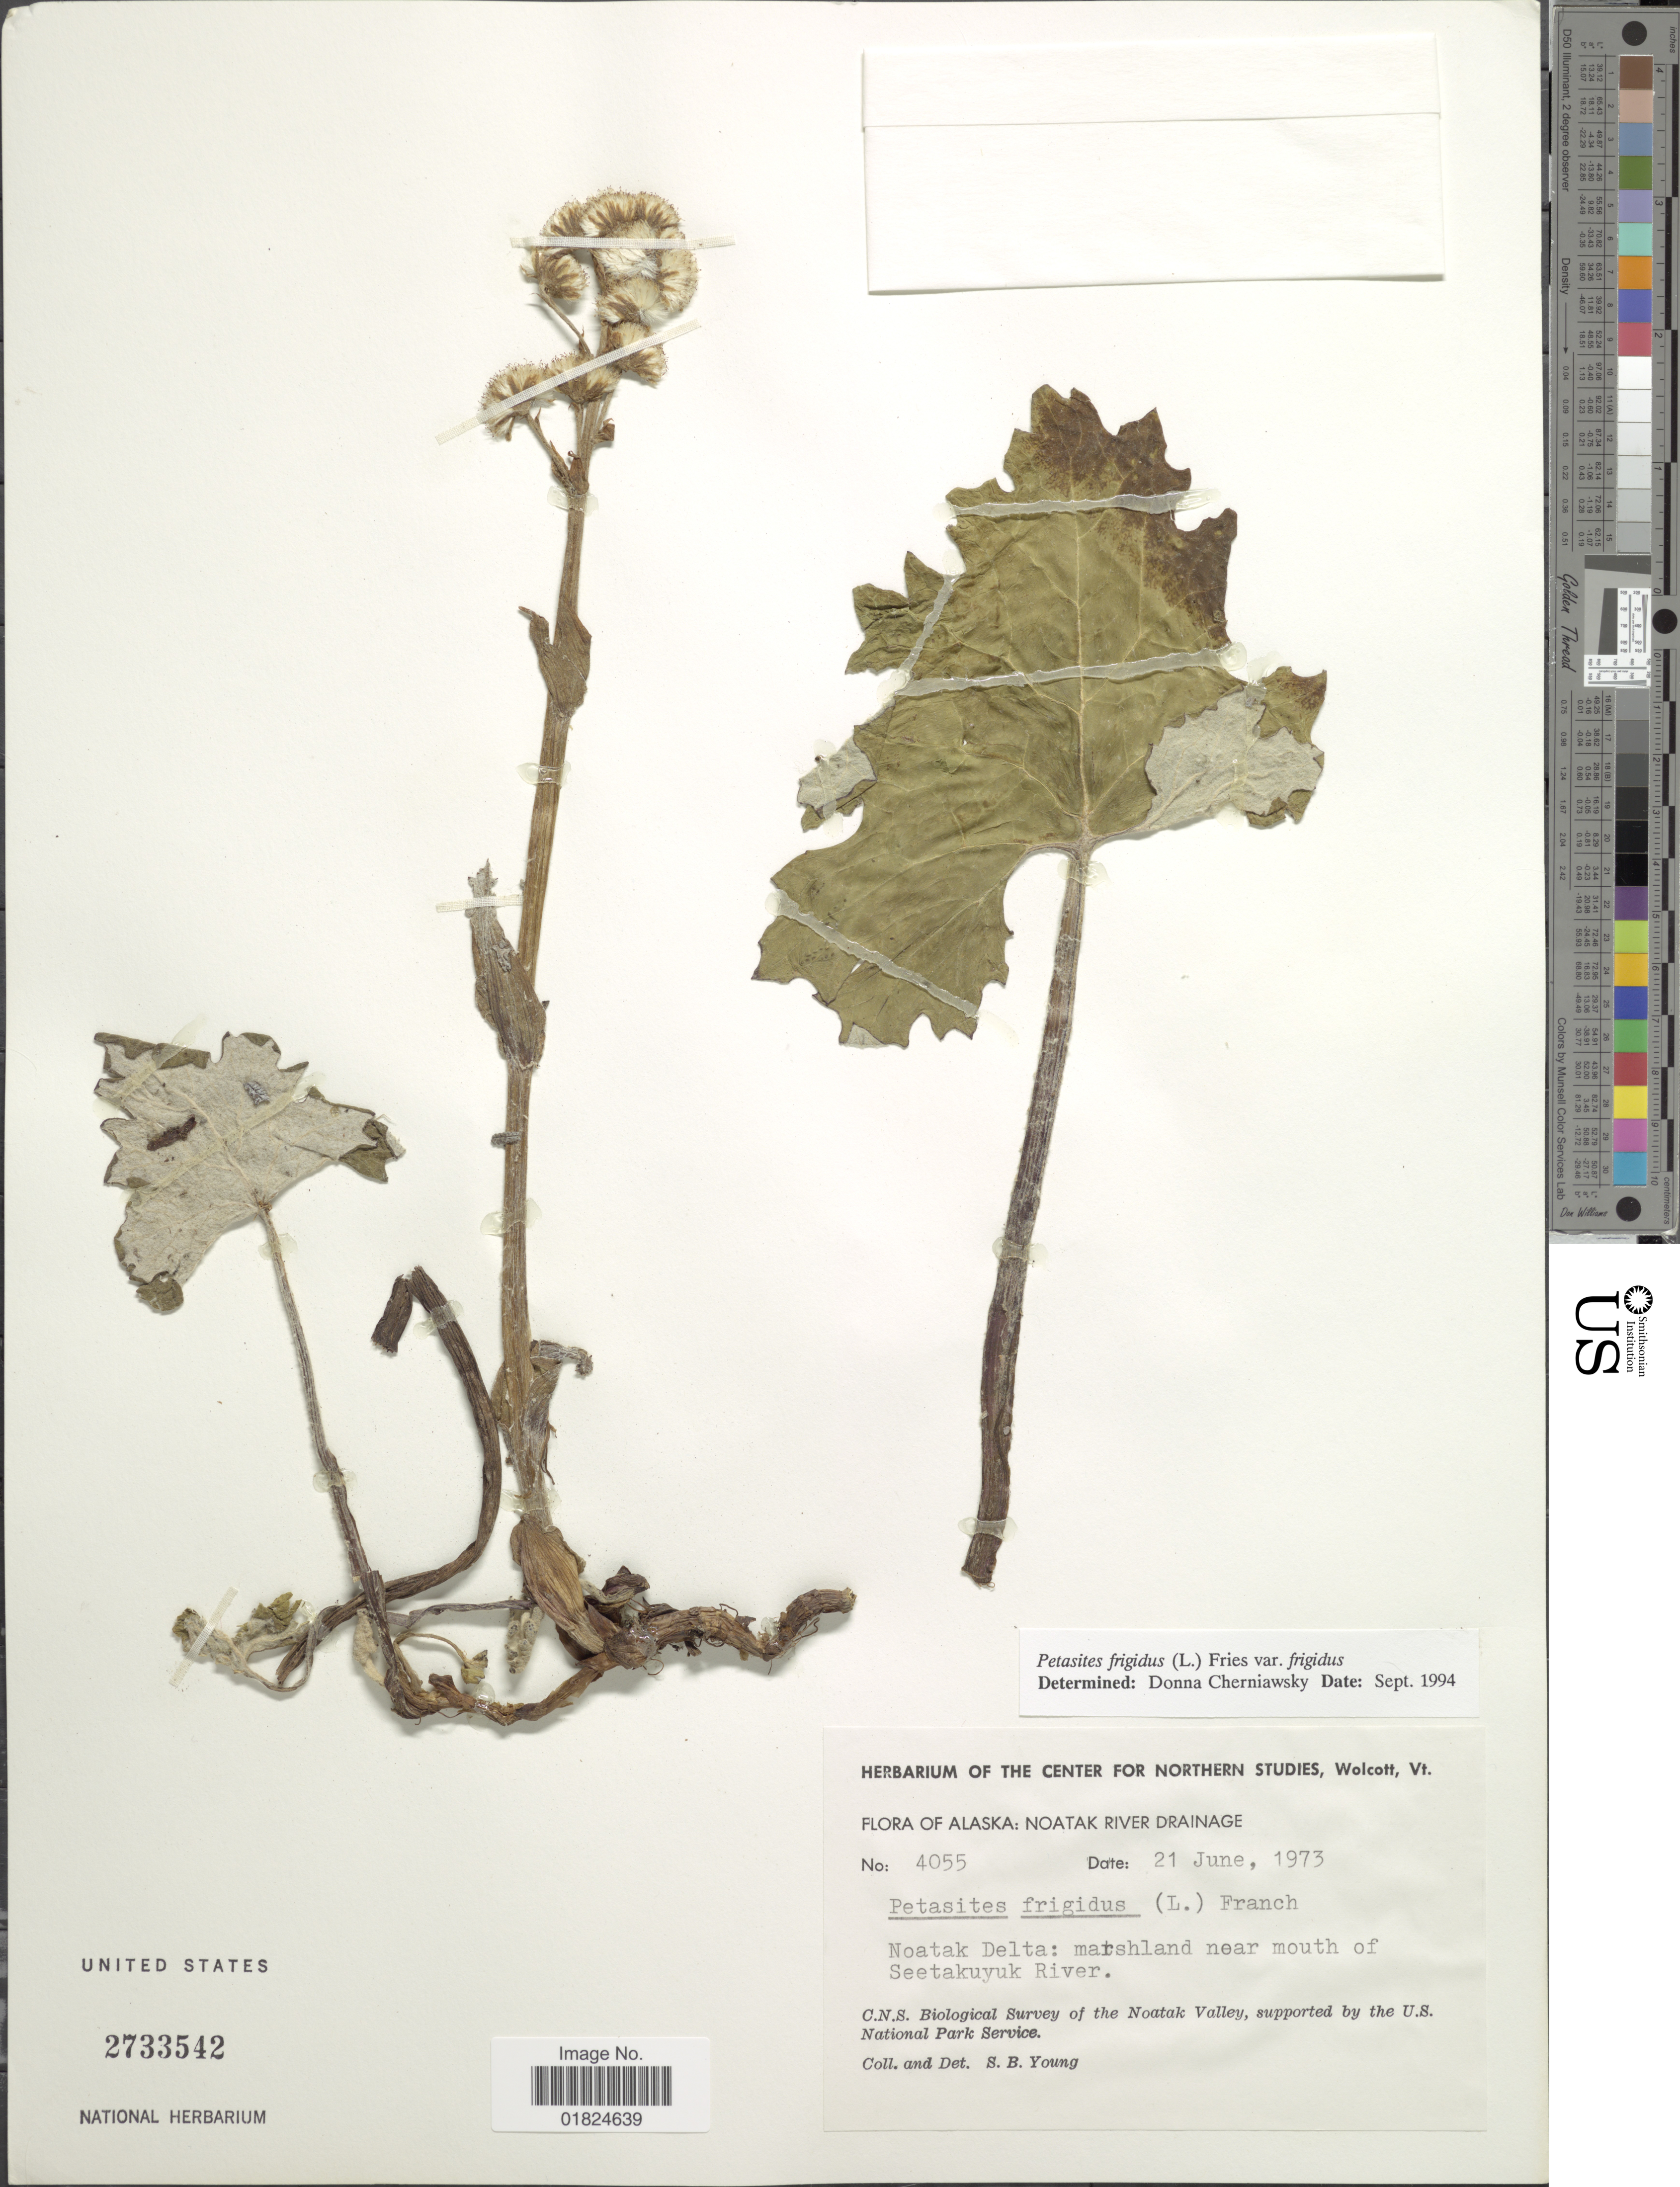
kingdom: Plantae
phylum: Tracheophyta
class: Magnoliopsida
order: Asterales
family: Asteraceae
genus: Petasites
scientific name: Petasites frigidus var. frigidus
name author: (L.) Fr.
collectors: S. Young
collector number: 4055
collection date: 1973-06-21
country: United States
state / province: Alaska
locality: Alaska; Noatak River Drainage. Noatak Delta: marshland near mouth of Seetakuyuk River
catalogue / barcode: US 2733542